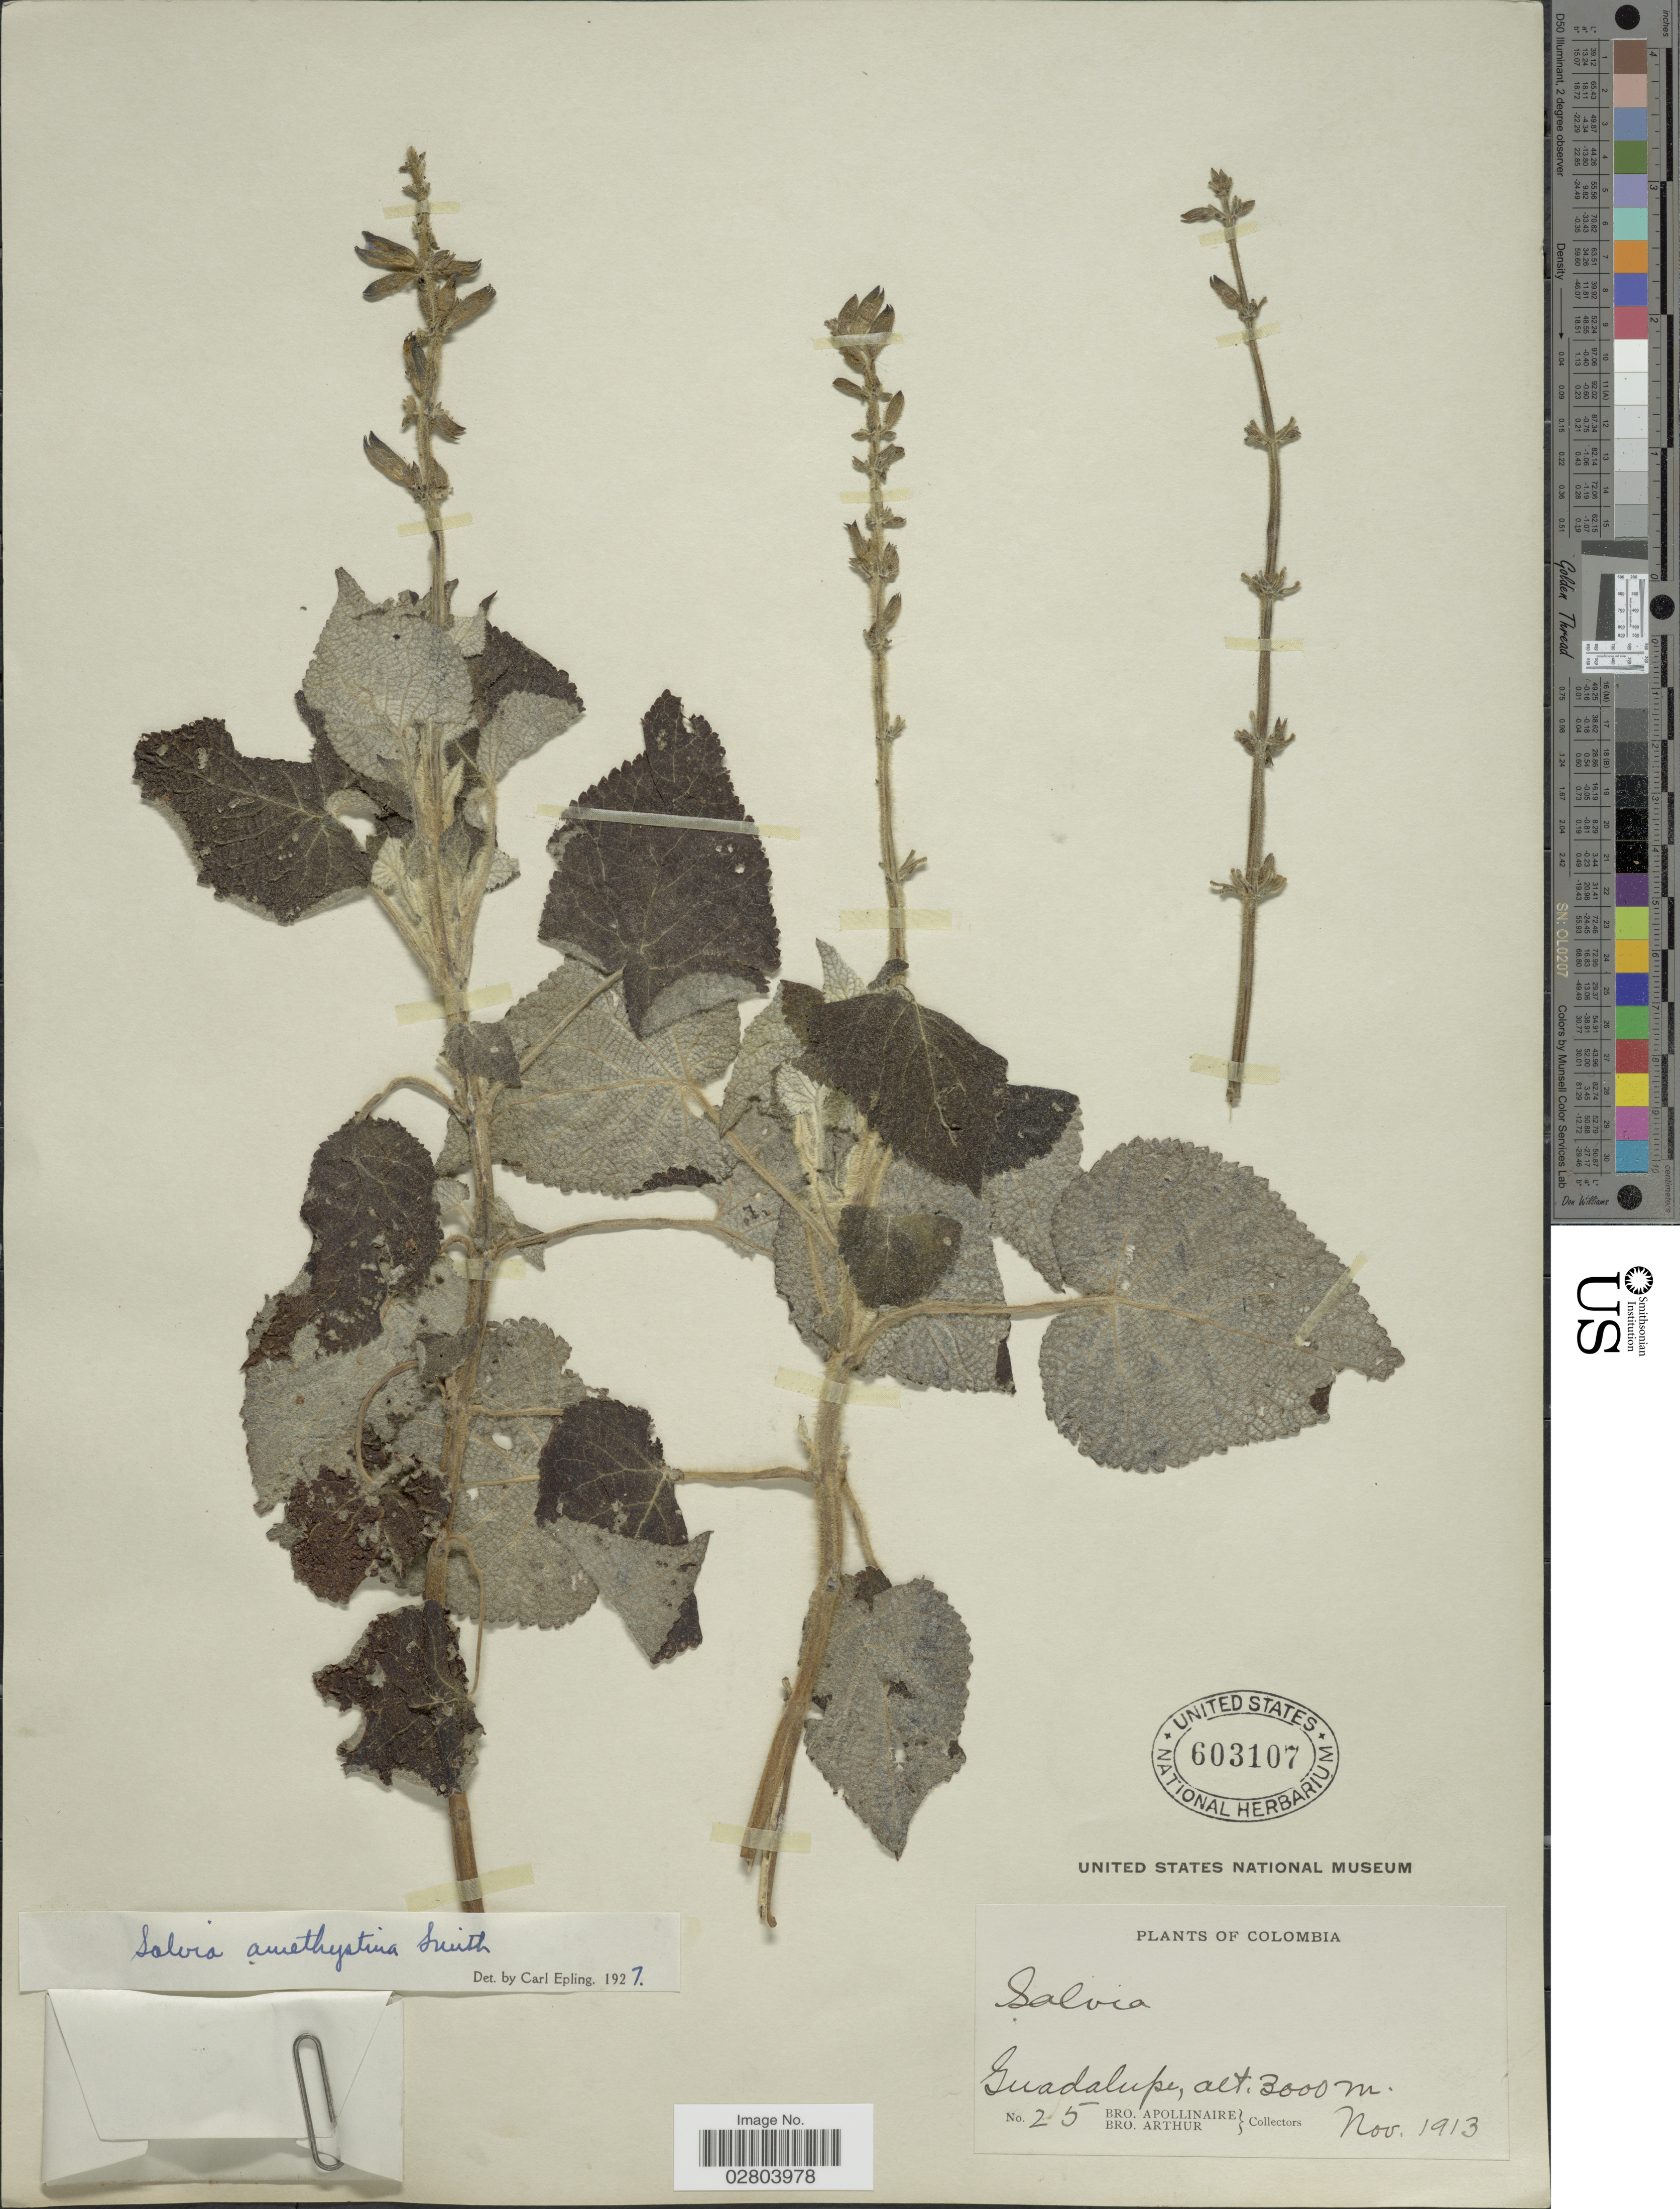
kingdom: Plantae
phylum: Tracheophyta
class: Magnoliopsida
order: Lamiales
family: Lamiaceae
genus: Salvia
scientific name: Salvia amethystina subsp. amethystina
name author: Sm.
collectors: Bro. Apollinaire & Bro. Arthur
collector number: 25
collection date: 1913-11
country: Colombia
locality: Guadalupe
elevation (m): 3000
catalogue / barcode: US 603107